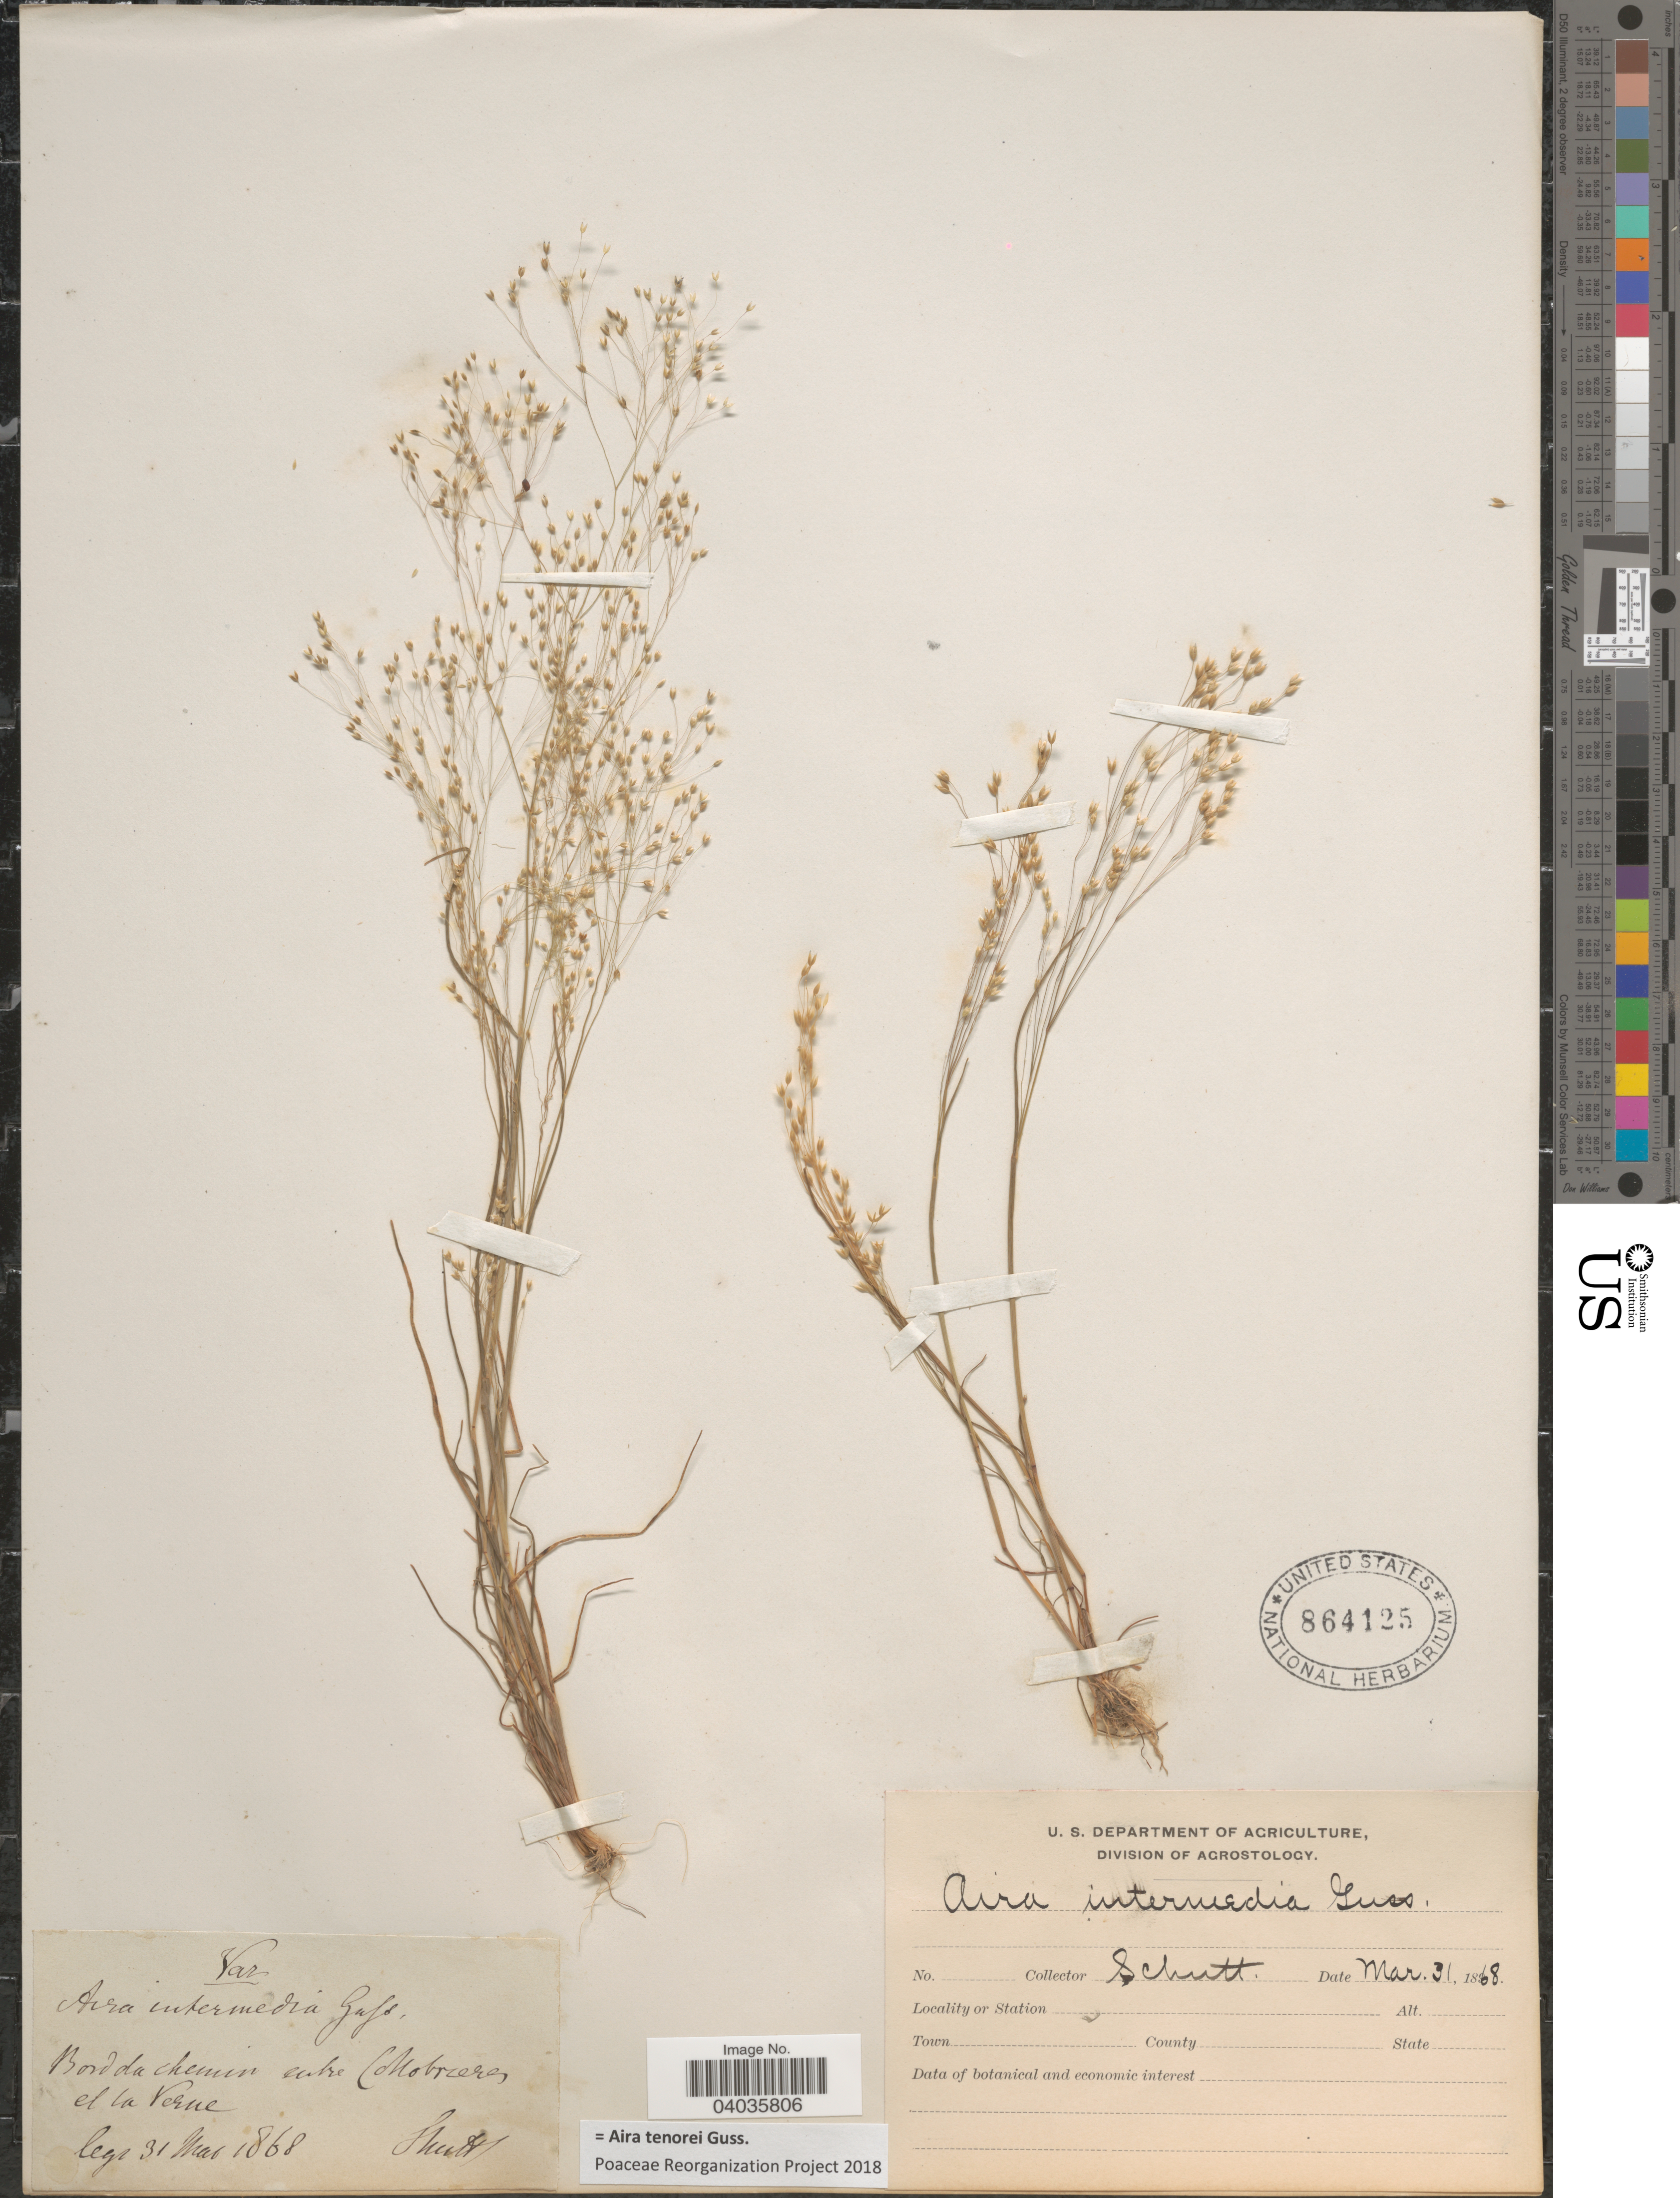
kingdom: Plantae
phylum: Tracheophyta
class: Liliopsida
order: Poales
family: Poaceae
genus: Aira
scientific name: Aira tenorei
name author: Gussone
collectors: Shuttl.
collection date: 1868-03-31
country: France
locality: Bord da chemin entre Collobrieres el la Verne.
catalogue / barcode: US 864125